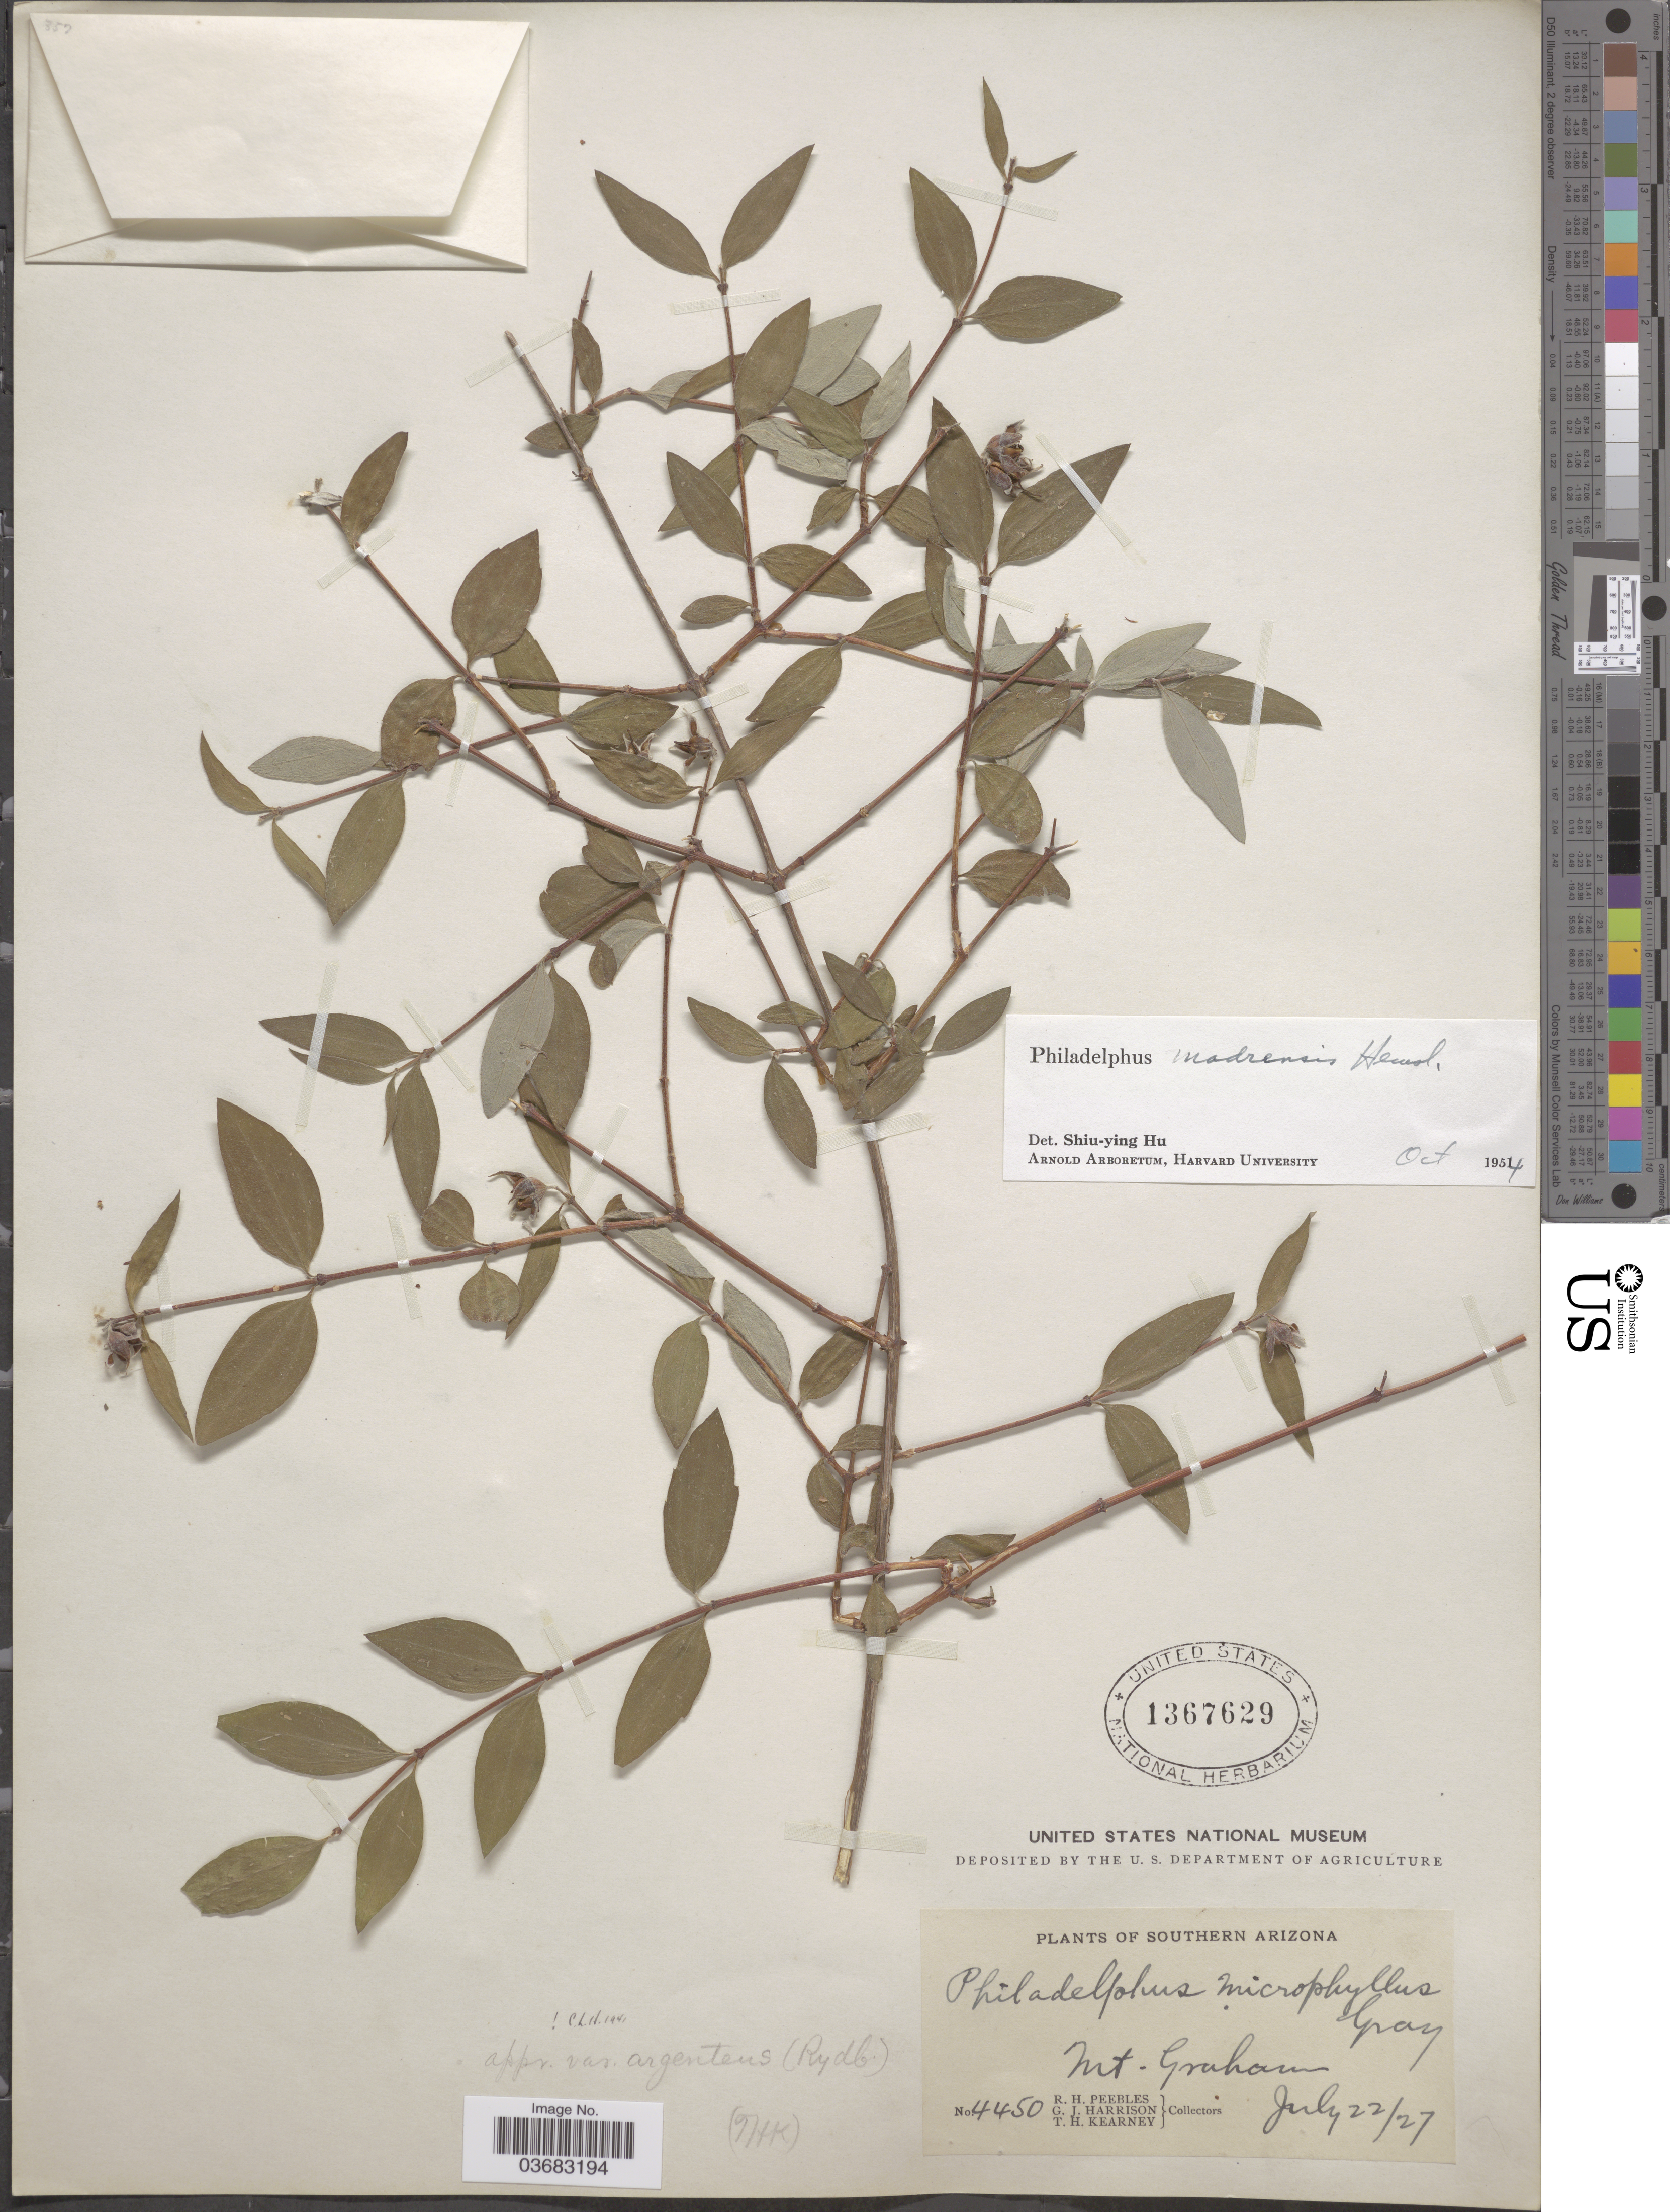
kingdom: Plantae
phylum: Tracheophyta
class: Magnoliopsida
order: Cornales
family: Hydrangeaceae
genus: Philadelphus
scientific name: Philadelphus madrensis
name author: Hemsl.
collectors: R. H. Peebles, G. J. Harrison & T. H. Kearney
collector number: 4450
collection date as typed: Transcribed d/m/y: 22/7/27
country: United States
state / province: Arizona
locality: Southern Arizona. Mt. Graham.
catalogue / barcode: US 1367629